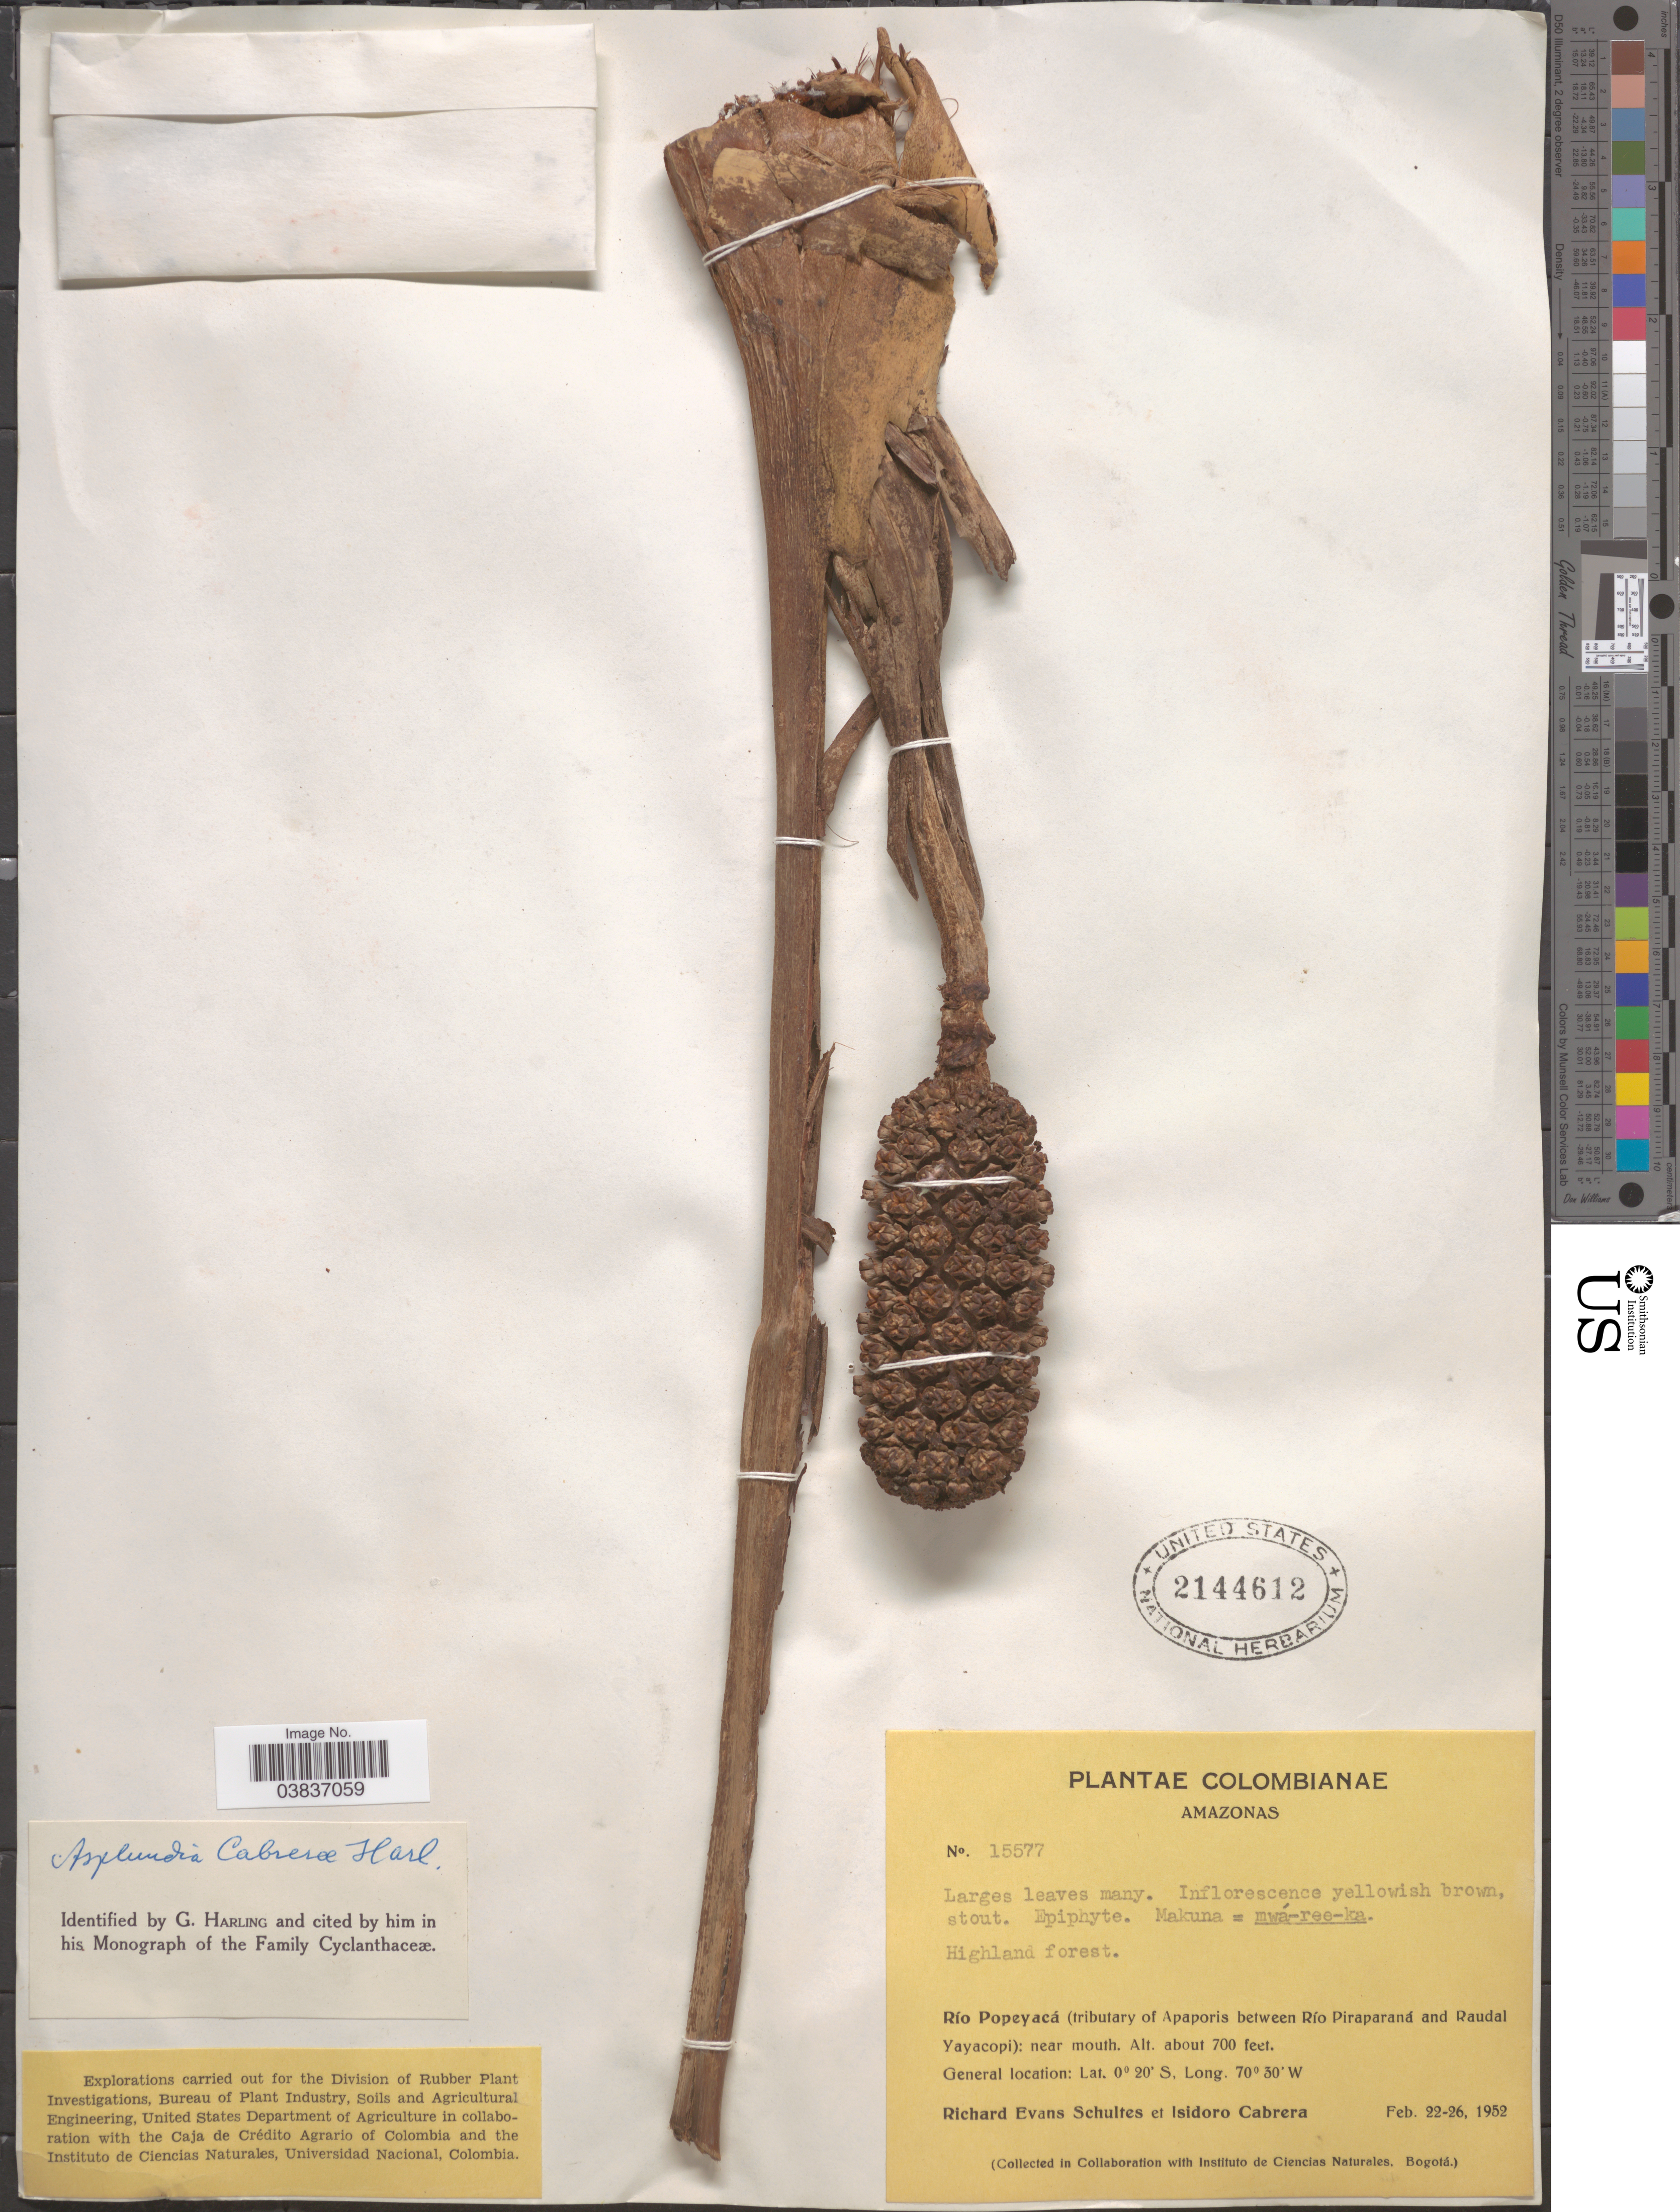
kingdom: Plantae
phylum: Tracheophyta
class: Liliopsida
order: Pandanales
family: Cyclanthaceae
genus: Asplundia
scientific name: Asplundia cabrerae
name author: Harling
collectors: R. E. Schultes & I. Cabrera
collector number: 15577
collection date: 1952-02-22/1952-02-26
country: Colombia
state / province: Amazônas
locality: Río Popeyacá (tributary of Apaporis between Río Piraparaná and Raudal Yayacopi): near mouth.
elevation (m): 213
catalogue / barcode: US 2144612